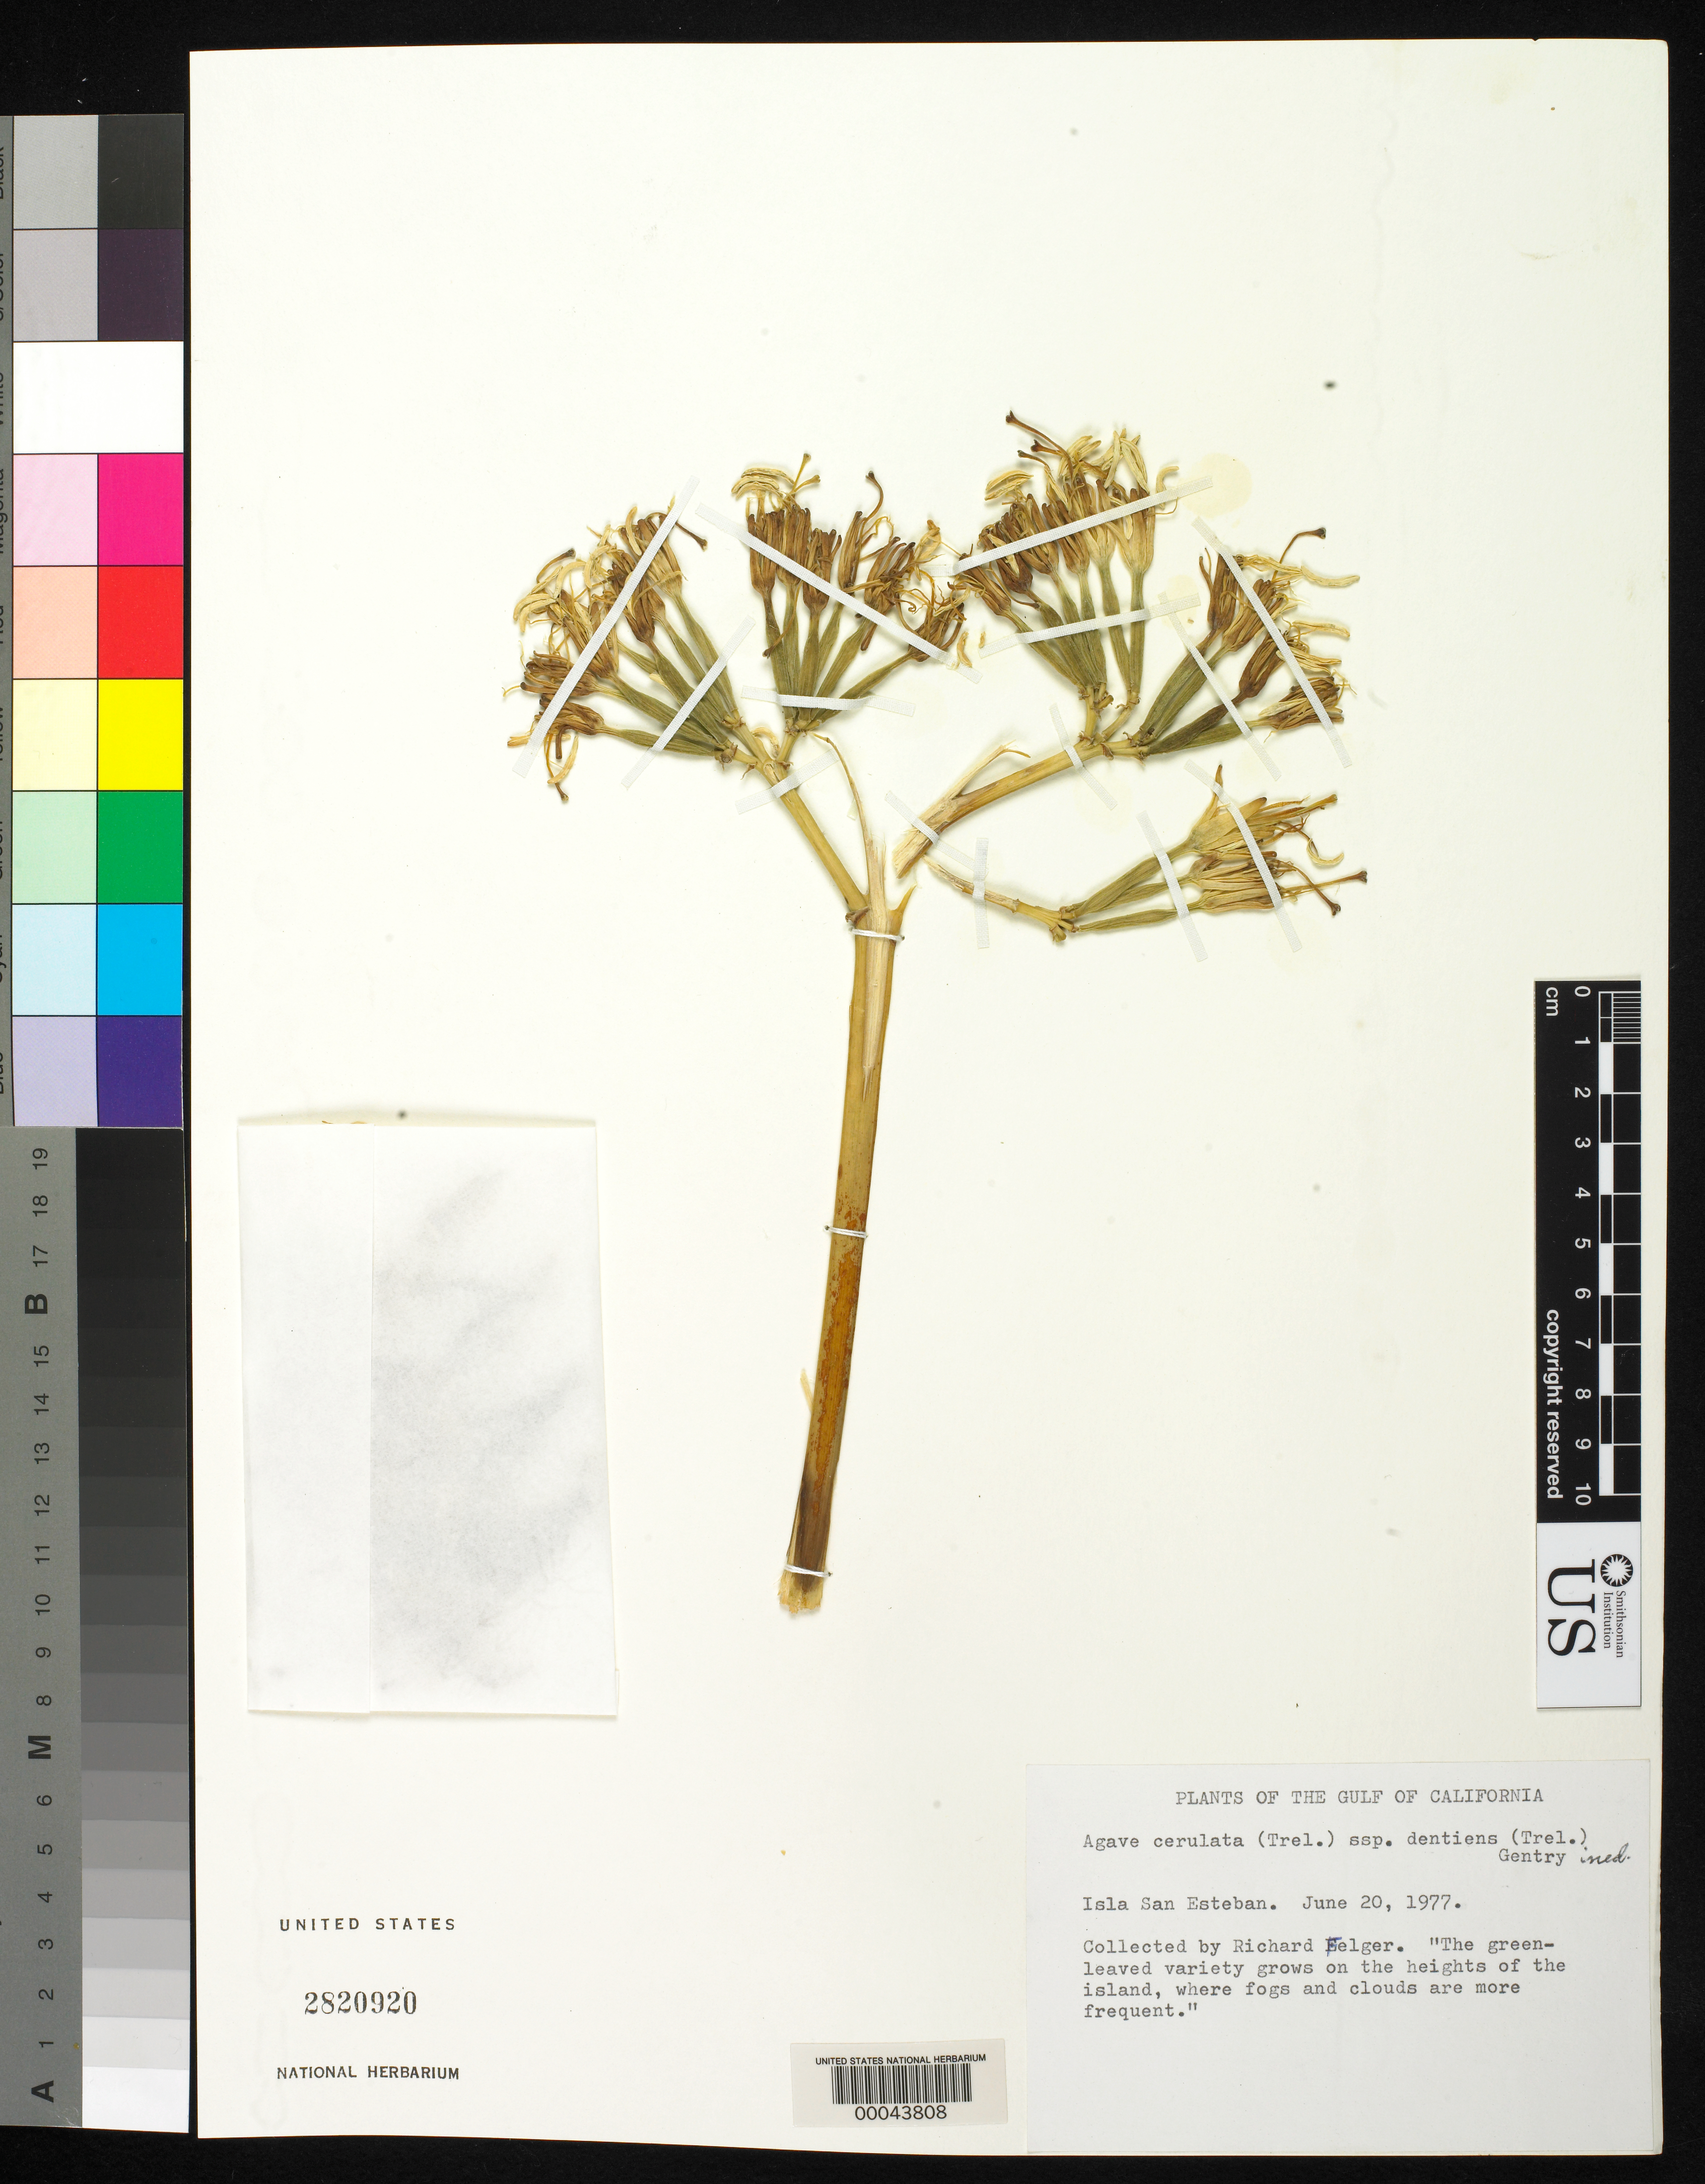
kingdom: Plantae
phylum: Tracheophyta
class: Liliopsida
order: Asparagales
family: Asparagaceae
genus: Agave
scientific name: Agave cerulata subsp. dentiens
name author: (Trel.) Gentry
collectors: R. S. Felger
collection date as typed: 20 Jun 1977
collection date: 1977-06-20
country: Mexico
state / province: Sonora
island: San Esteban Island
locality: Gulf of California; San Estaban Island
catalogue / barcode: US 2820920